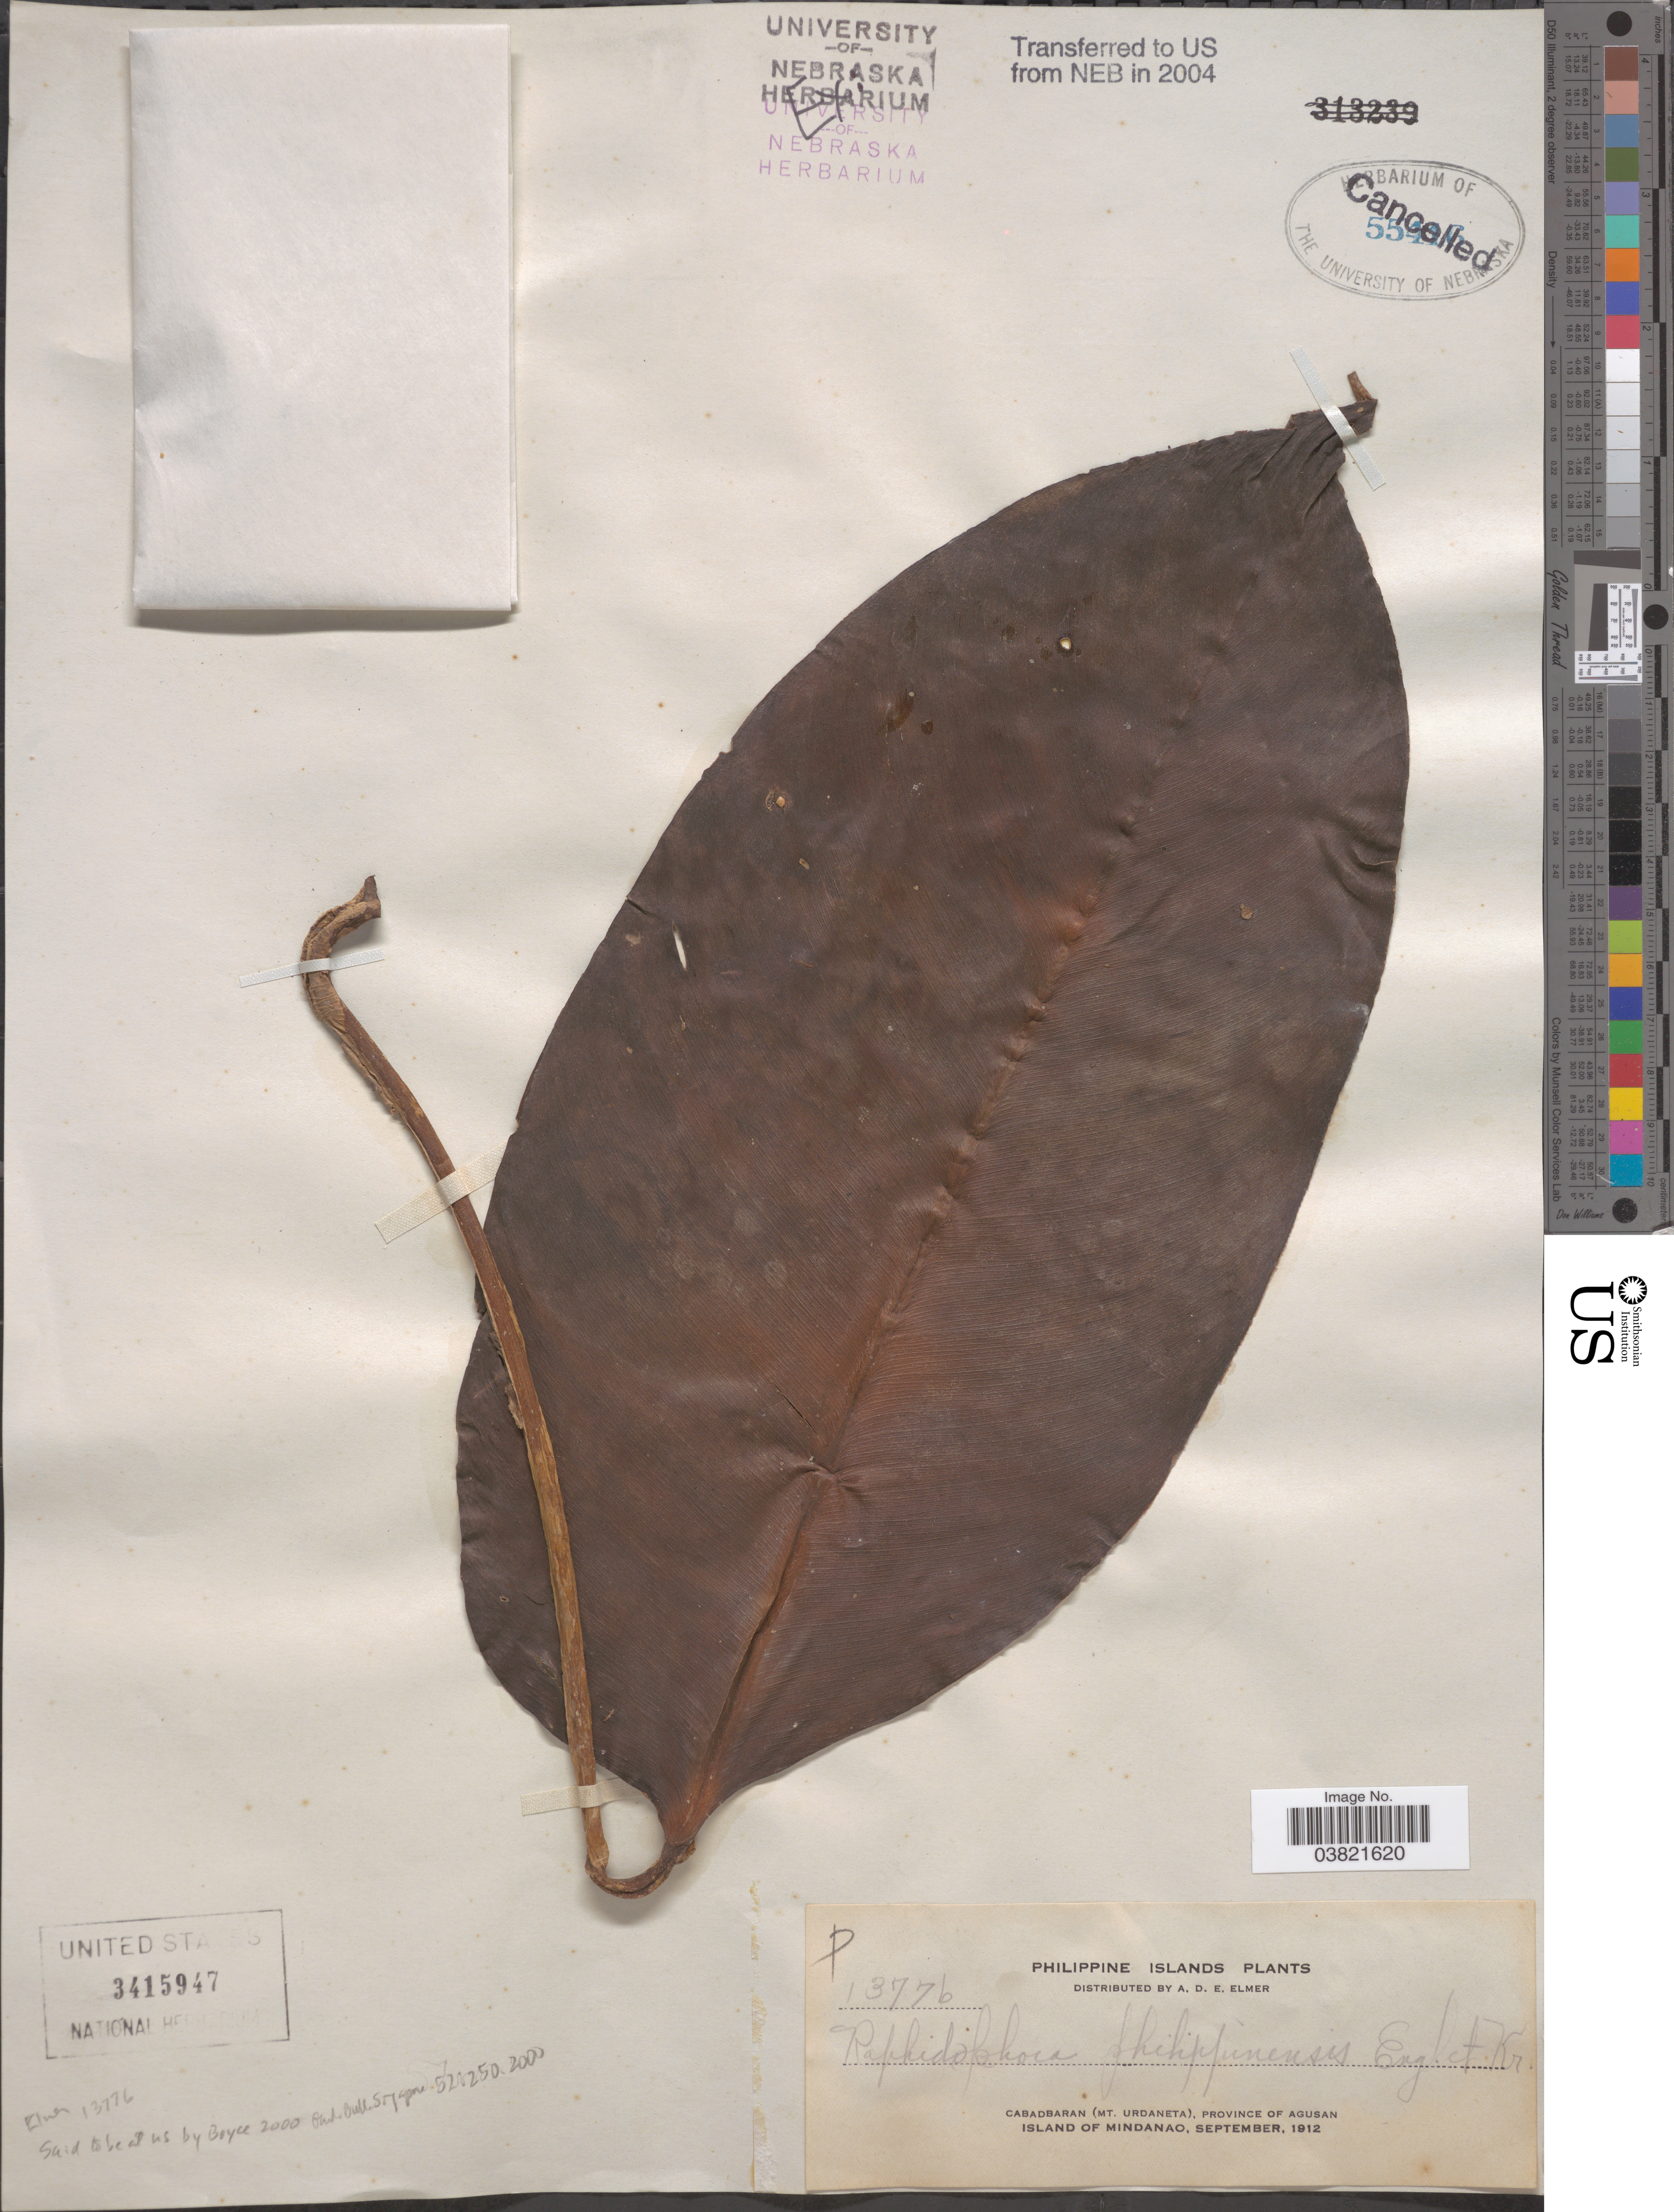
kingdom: Plantae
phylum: Tracheophyta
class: Liliopsida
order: Alismatales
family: Araceae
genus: Rhaphidophora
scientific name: Rhaphidophora philippinensis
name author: Engl. & K. Krause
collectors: A. D. E. Elmer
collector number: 13776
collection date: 1912-09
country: Philippines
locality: Philippine Islands. Cabadbaran (Mt. Urdaneta), Province of Agusan. Island of Mindanao.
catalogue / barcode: US 3415947